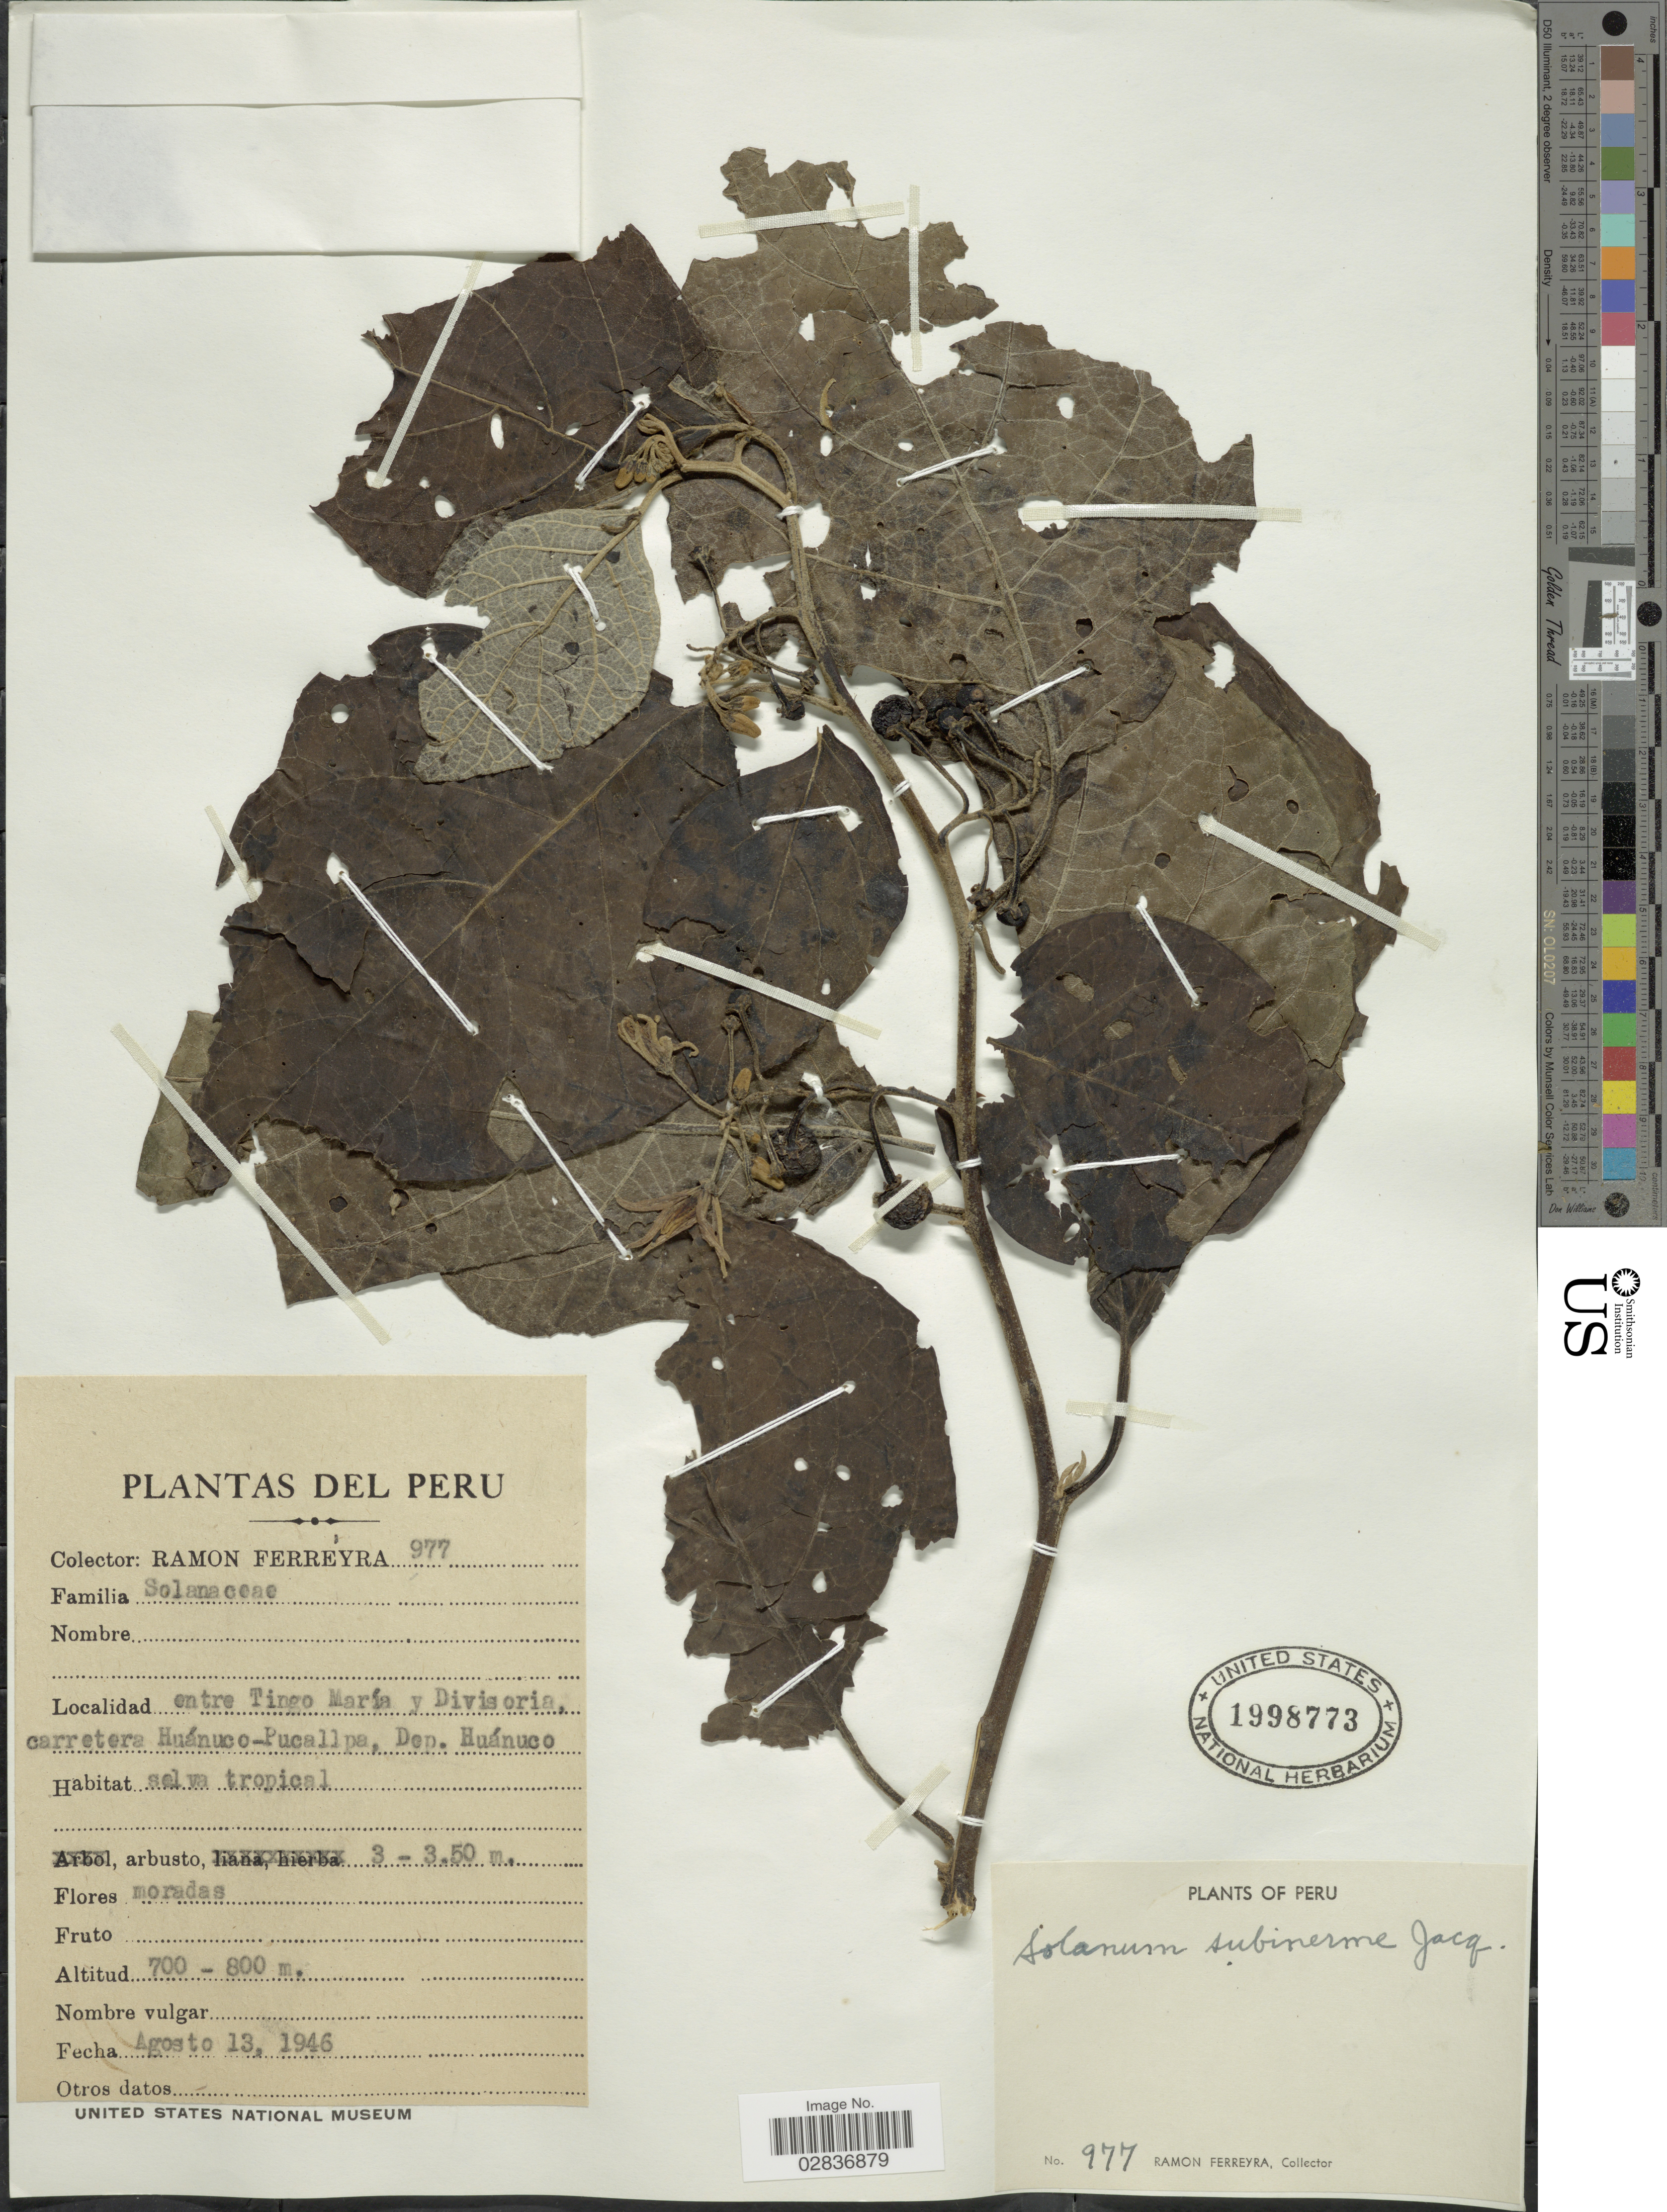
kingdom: Plantae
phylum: Tracheophyta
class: Magnoliopsida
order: Solanales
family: Solanaceae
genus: Solanum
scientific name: Solanum subinerme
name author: Jacq.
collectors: R. A. Ferreyra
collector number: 977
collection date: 1946-08-13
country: Peru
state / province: Huánuco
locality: Entre Tingo María y Divisoria, carretera Huánuco-Pucallpa, Dep. Huánuco.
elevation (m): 700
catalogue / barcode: US 1998773